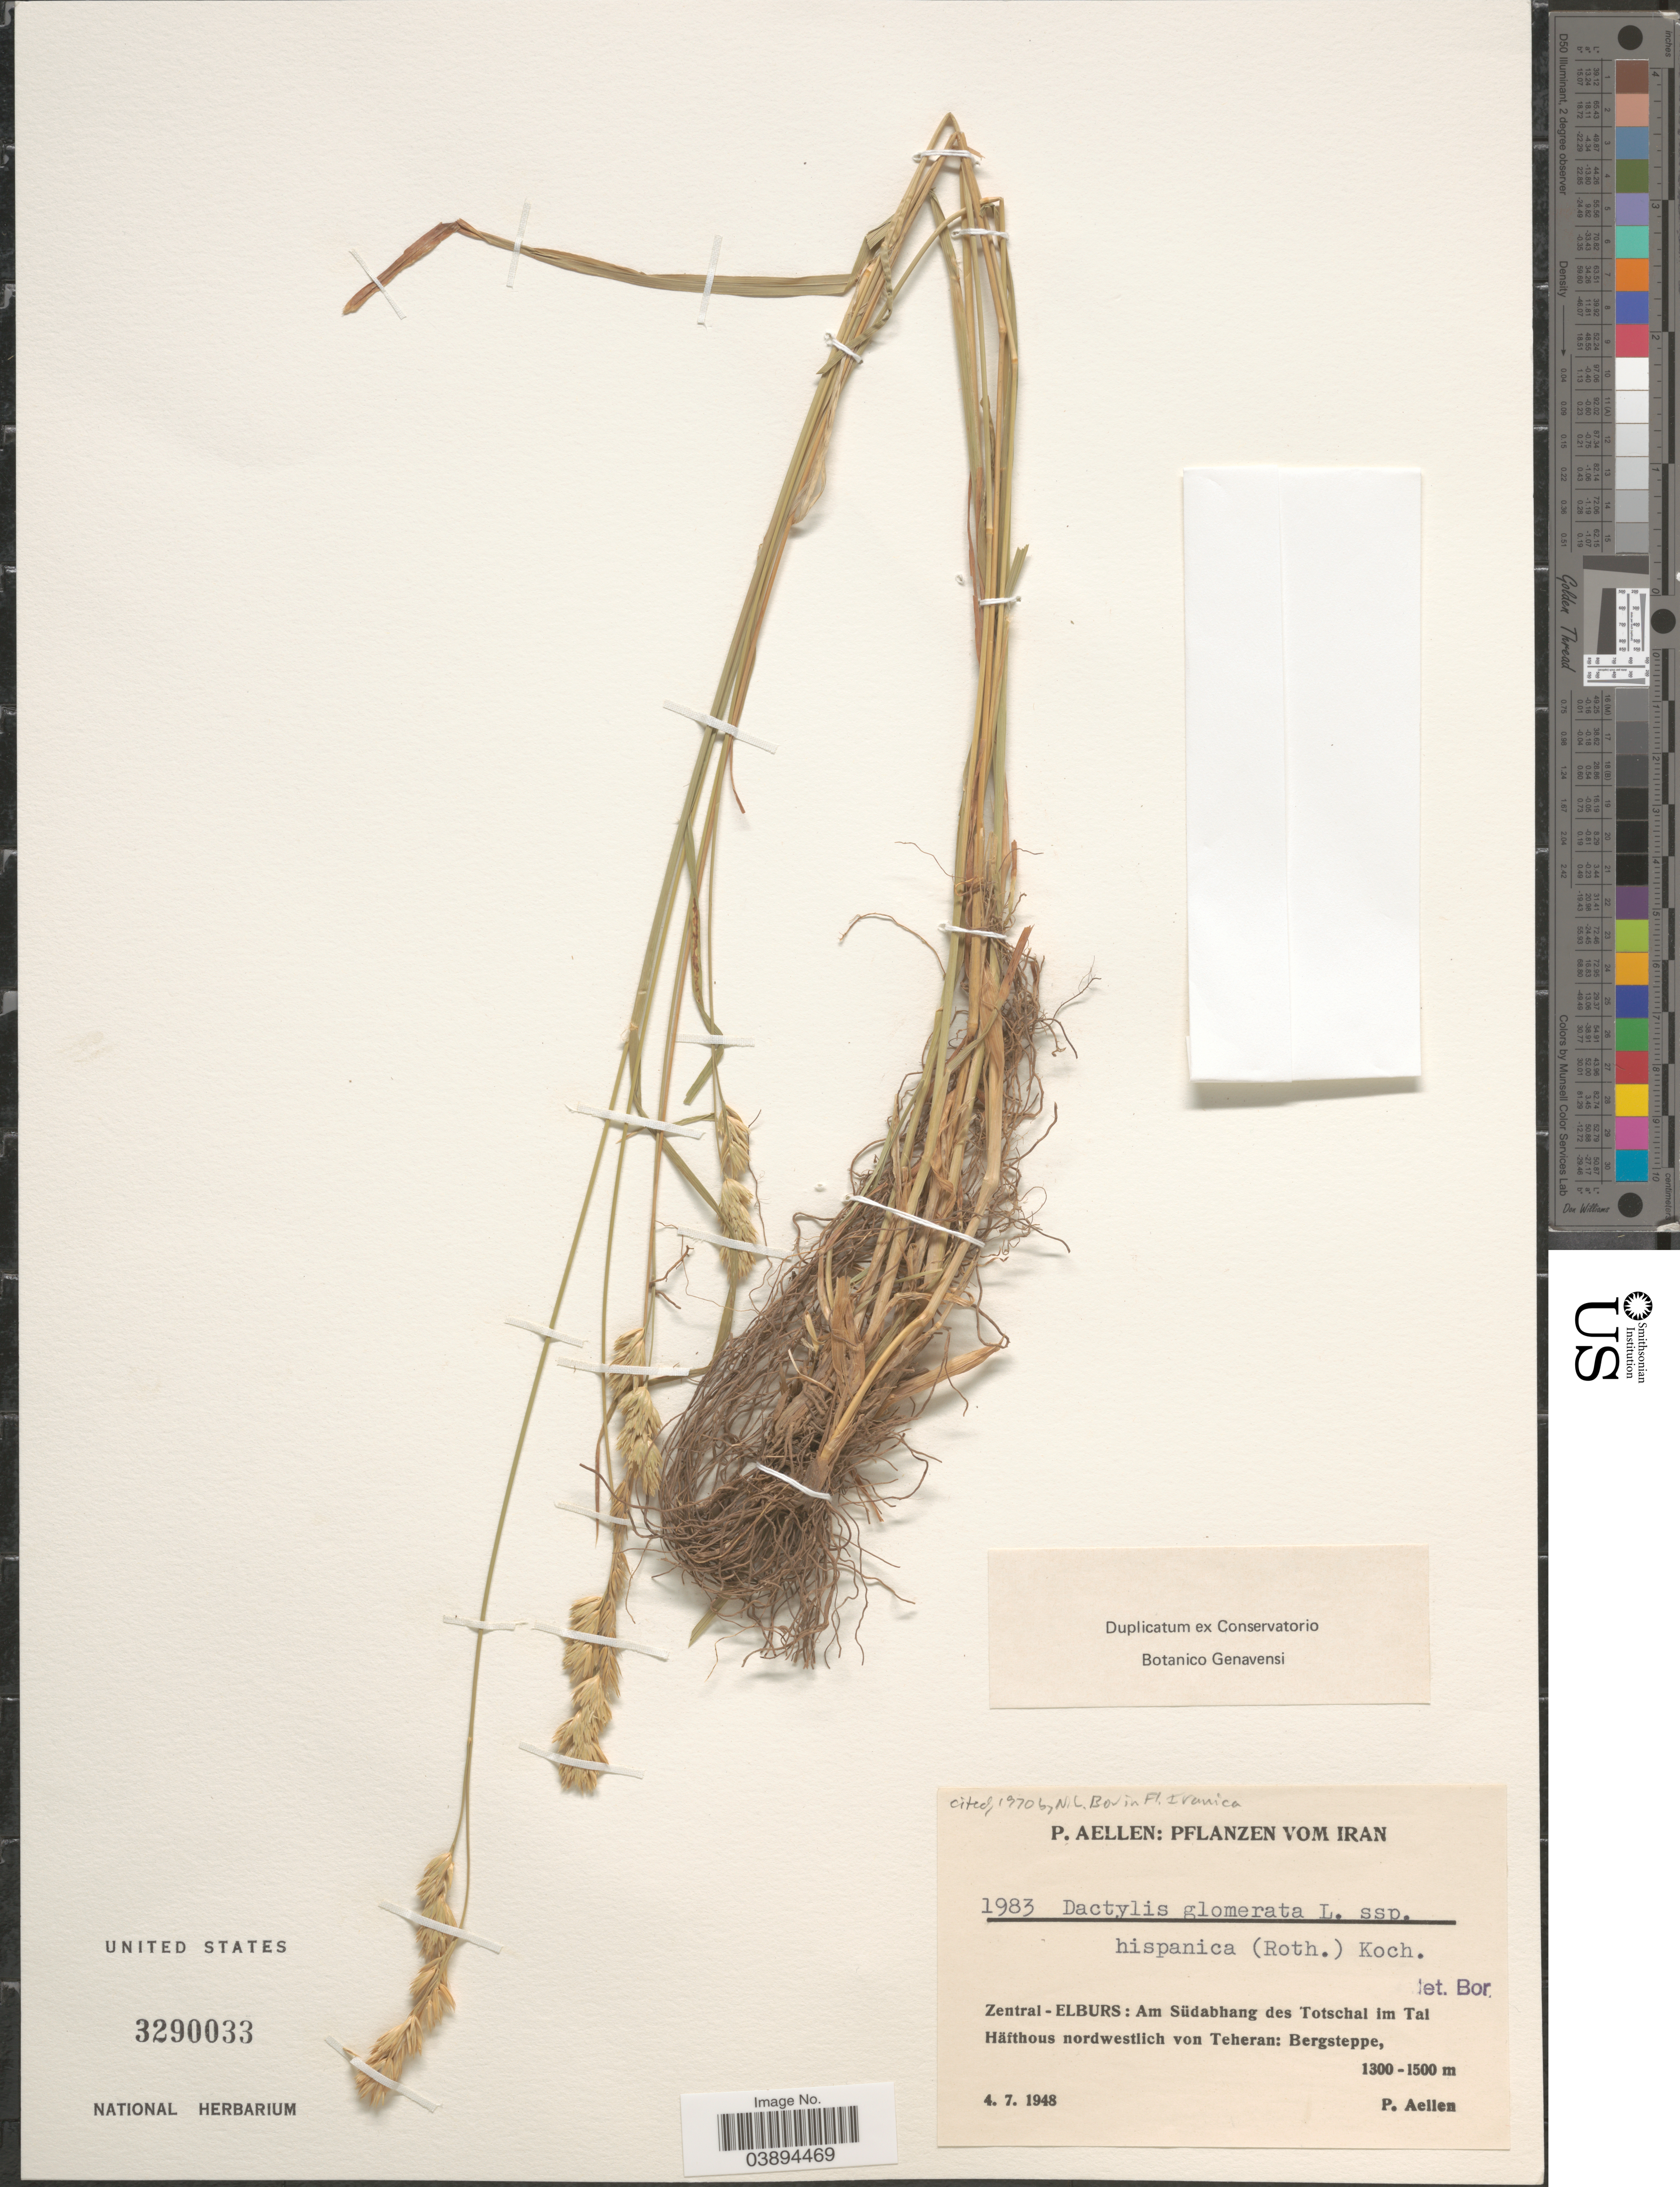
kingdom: Plantae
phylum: Tracheophyta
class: Liliopsida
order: Poales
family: Poaceae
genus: Dactylis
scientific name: Dactylis glomerata subsp. hispanica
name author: (Roth) Nyman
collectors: P. Aellen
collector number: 1983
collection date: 1948-07-04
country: Iran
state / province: Tehran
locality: Zentral-Elburs: Am Südabhang des Totschai im Tal Häfthous nordwestlich von Teheran.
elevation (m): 1300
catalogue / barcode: US 3290033